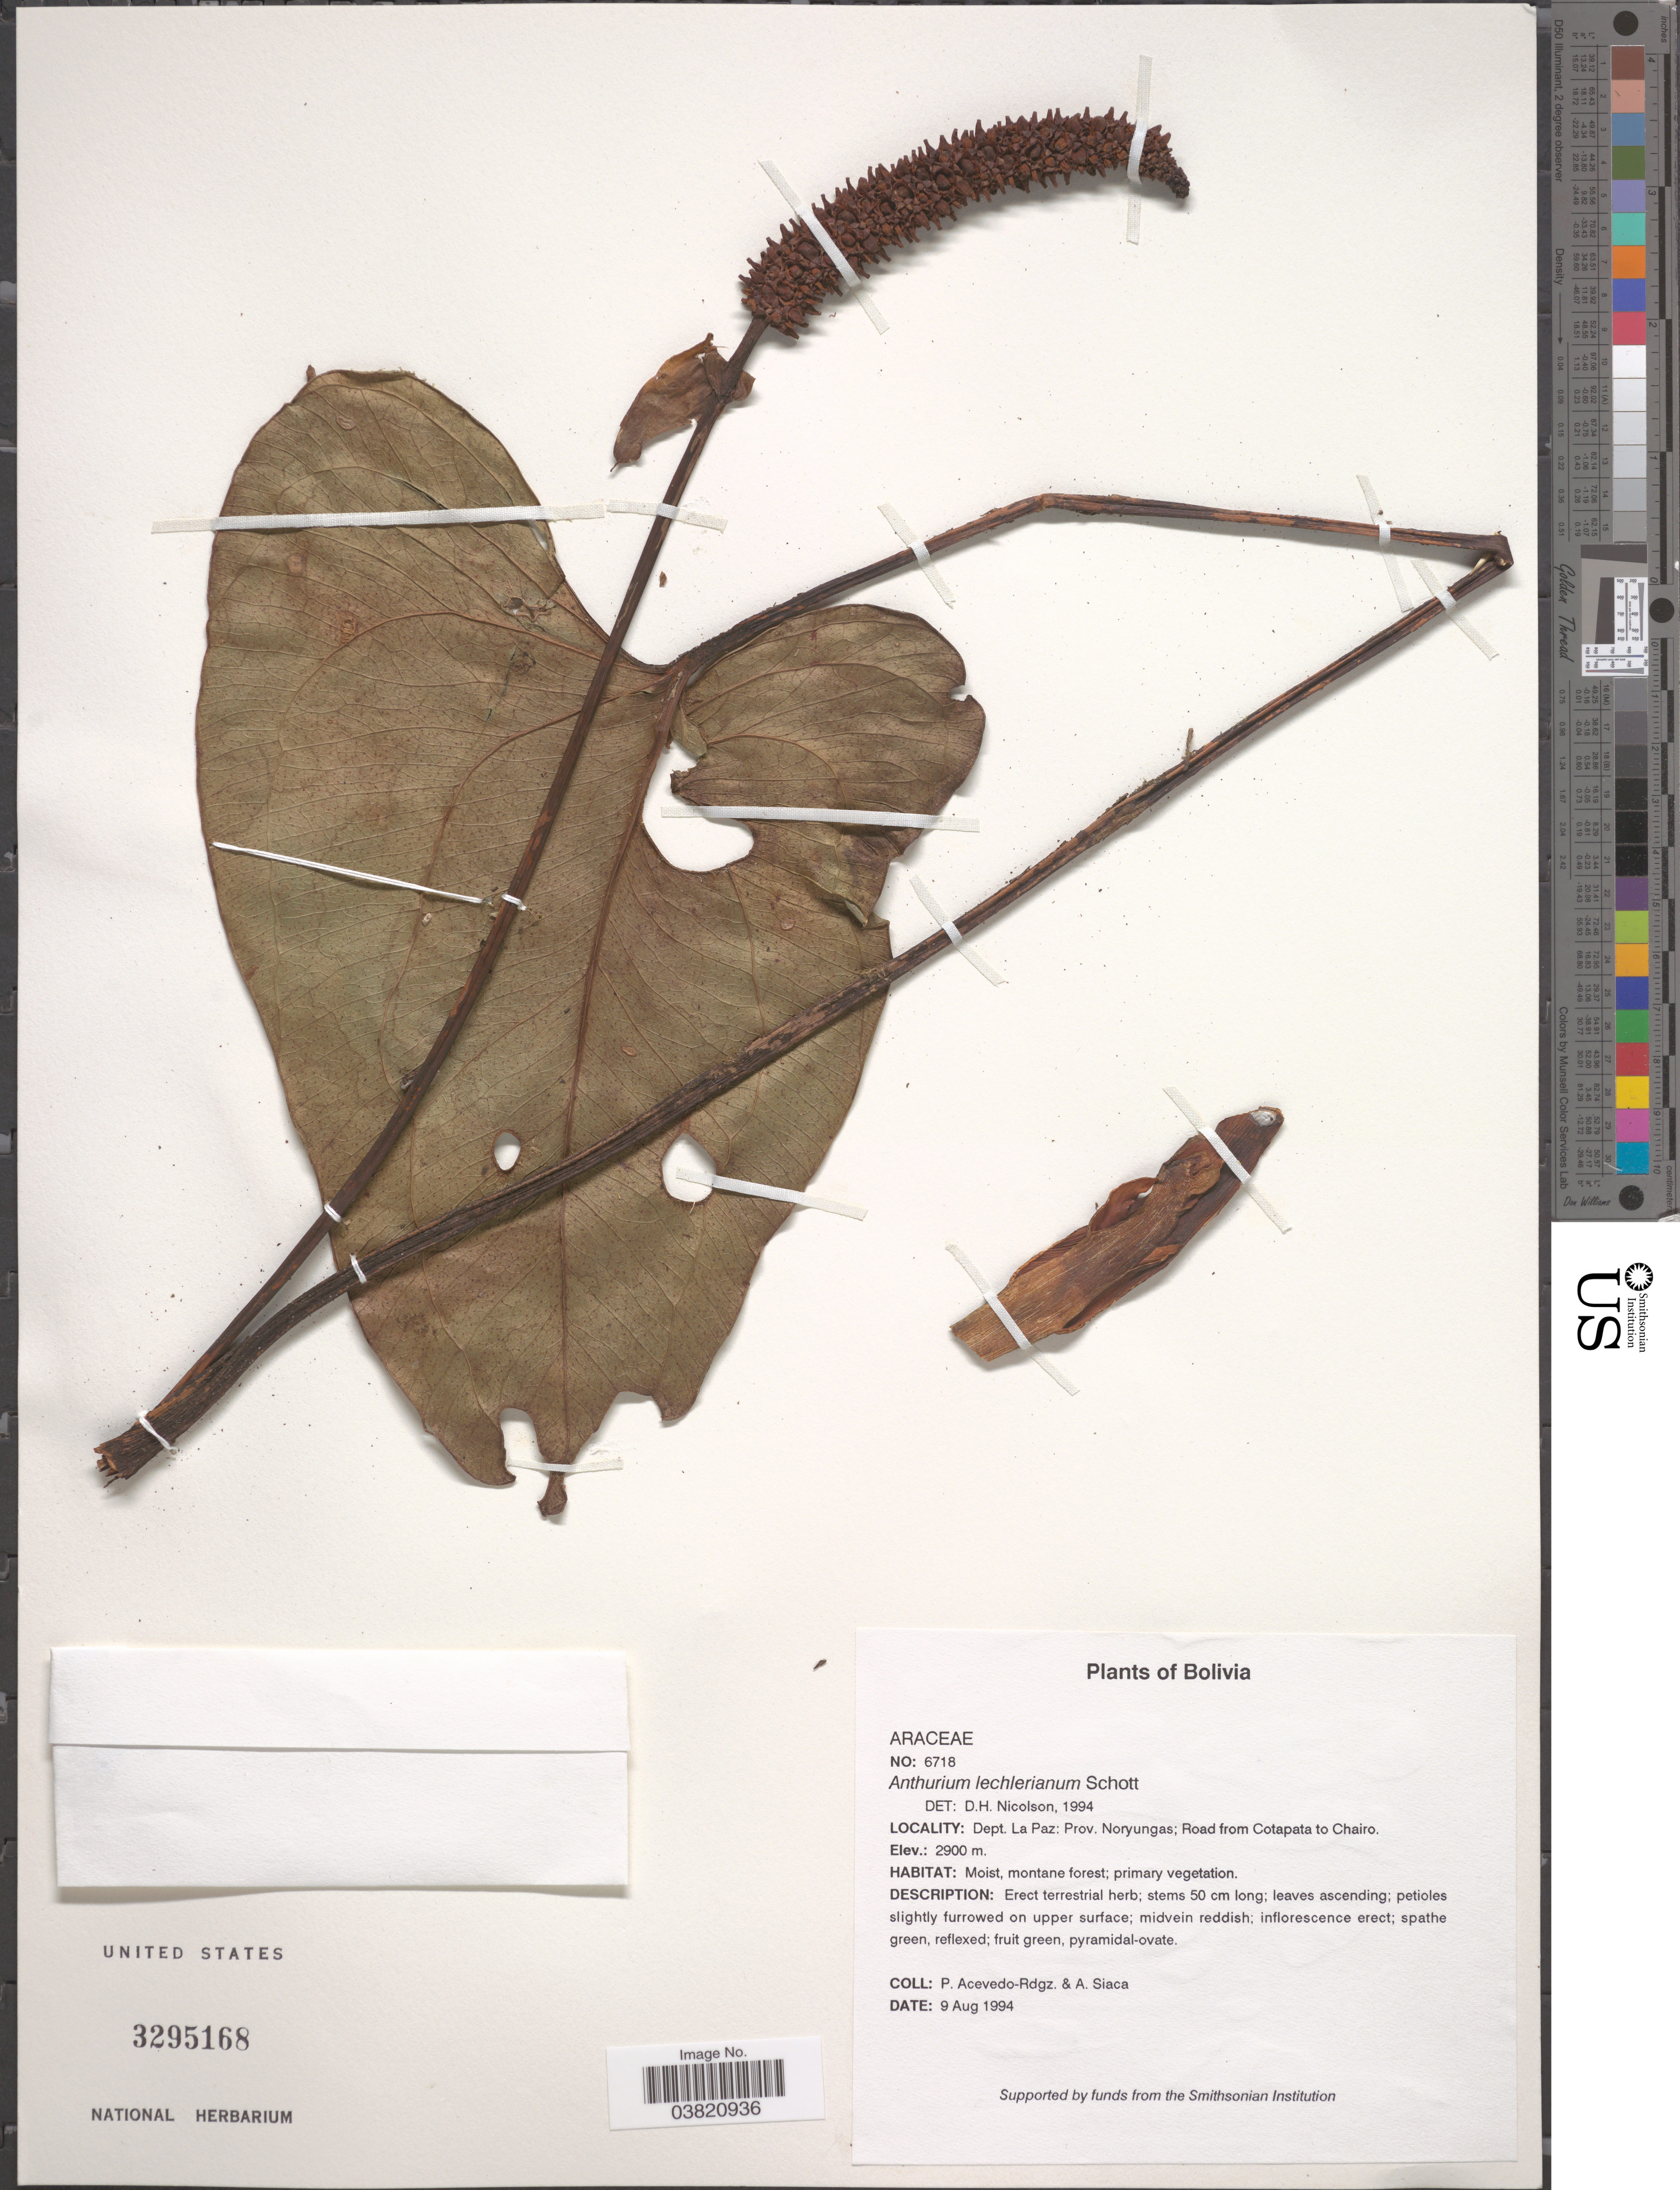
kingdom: Plantae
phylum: Tracheophyta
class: Liliopsida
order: Alismatales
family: Araceae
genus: Anthurium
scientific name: Anthurium lechlerianum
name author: Schott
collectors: P. Acevedo-Rodr. & A. Siaca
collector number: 6718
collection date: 1994-08-09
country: Bolivia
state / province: La Paz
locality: Dept. La Paz: Prov. Noryungas; Road from Cotapata to Chairo.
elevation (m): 2900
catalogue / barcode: US 3295168